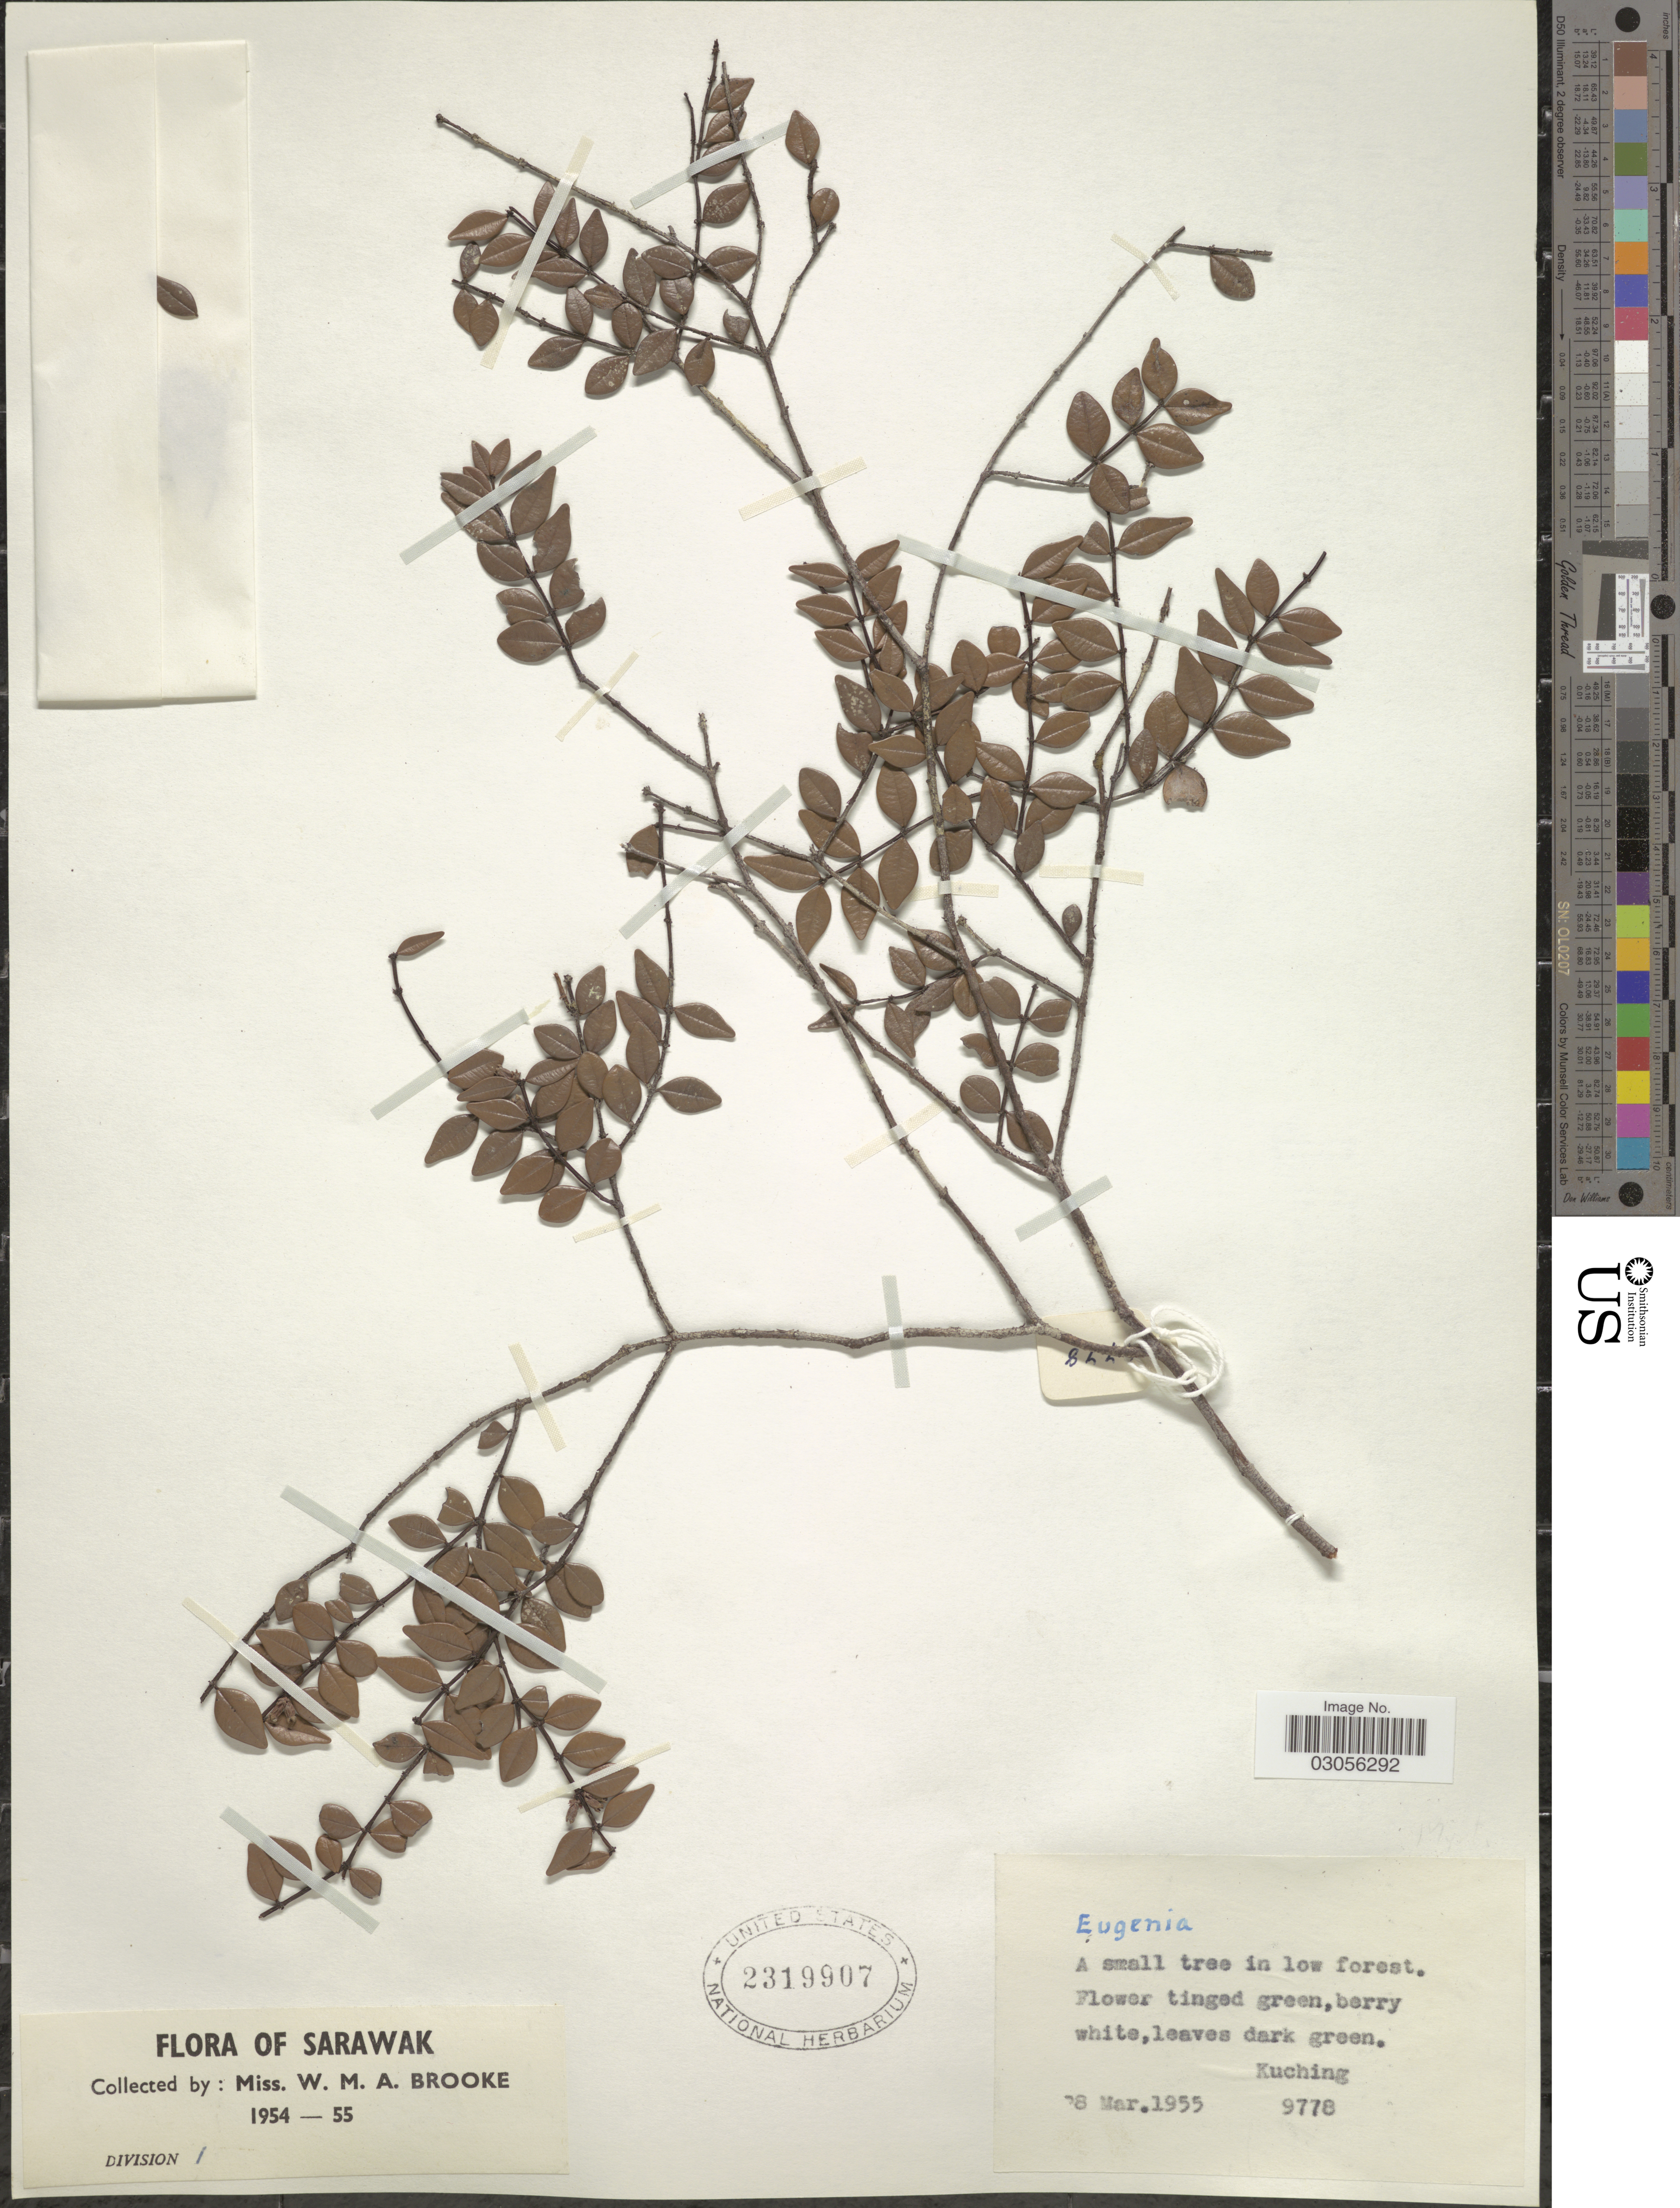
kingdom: Plantae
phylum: Tracheophyta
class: Magnoliopsida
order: Myrtales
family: Myrtaceae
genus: Syzygium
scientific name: Syzygium bankense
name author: (Hassk.) Merr. & L.M. Perry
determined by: Strong, Mark T., (BOT), Smithsonian Institution - National Museum of Natural History (UNITED STATES)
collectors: W. Brooke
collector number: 9778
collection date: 1955-03-08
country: Malaysia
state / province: Sarawak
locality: Kuching.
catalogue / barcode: US 2319907